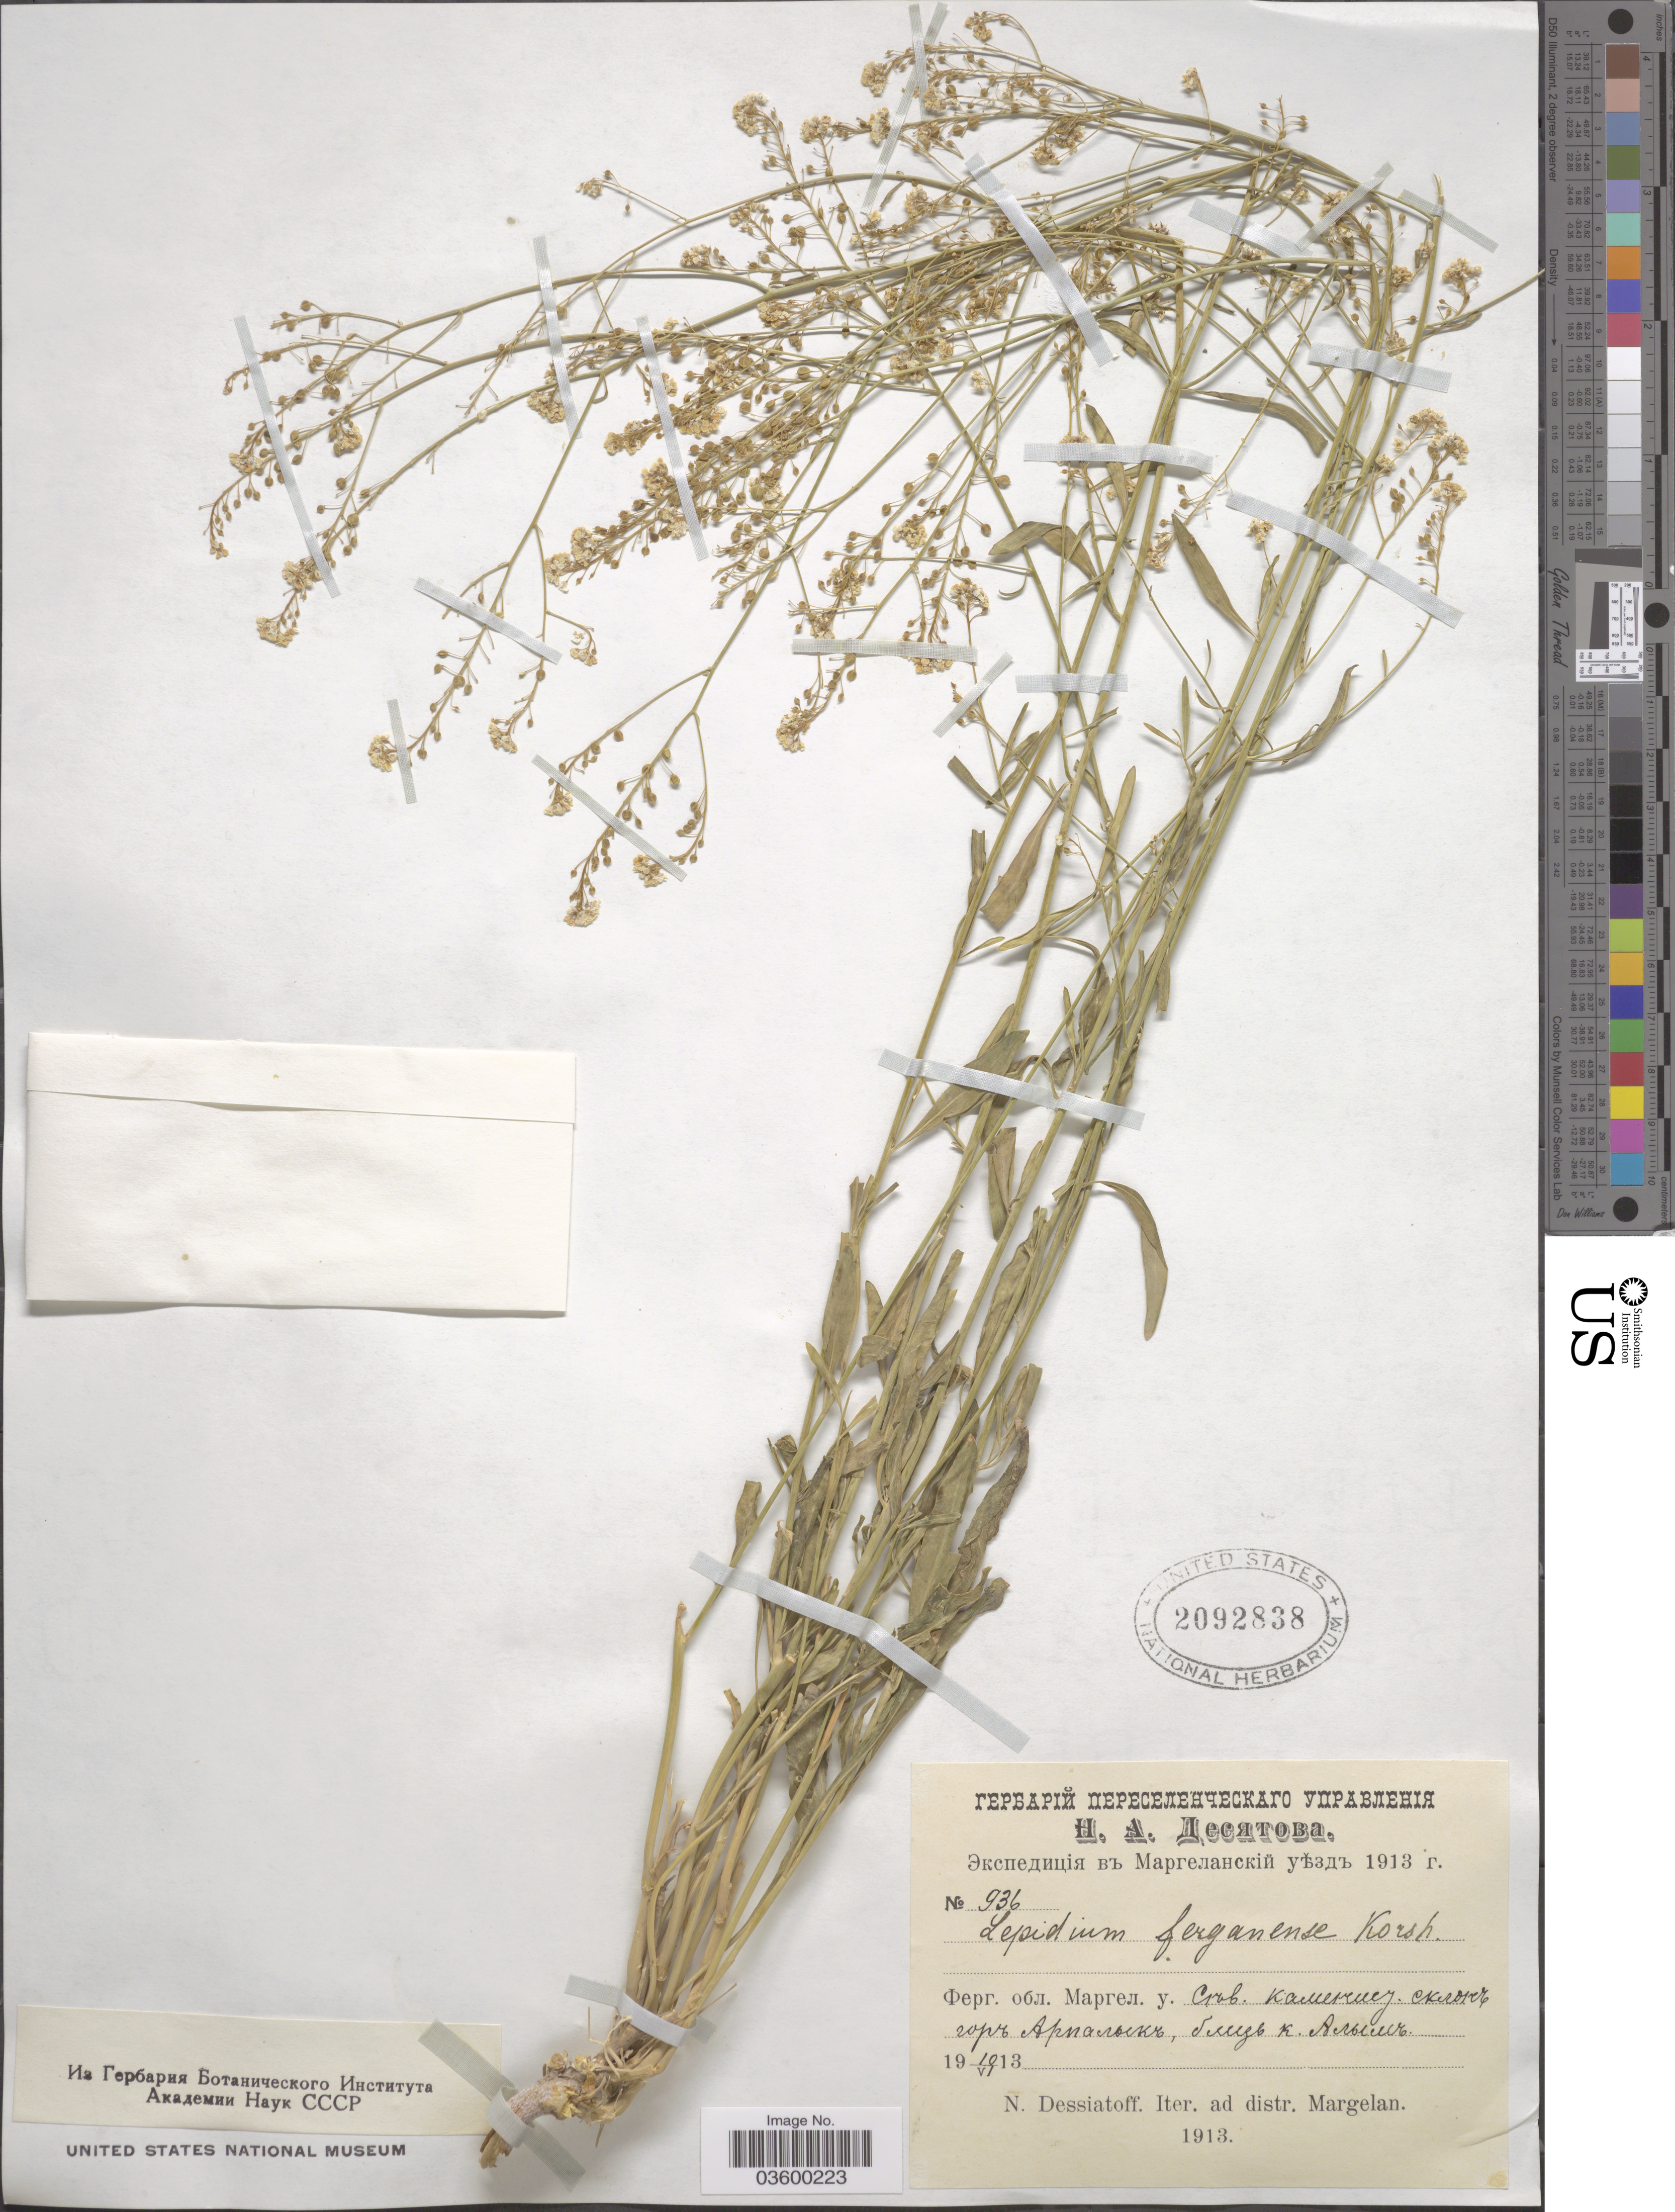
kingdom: Plantae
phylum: Tracheophyta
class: Magnoliopsida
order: Brassicales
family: Brassicaceae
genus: Lepidium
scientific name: Lepidium ferganense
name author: Korsh.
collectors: N. Dessiatoff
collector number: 936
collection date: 1913-06-10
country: Kyrgyzstan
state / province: Batken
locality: Arpalyk Mts. Iter ad Distr. Margelan.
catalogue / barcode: US 2092838